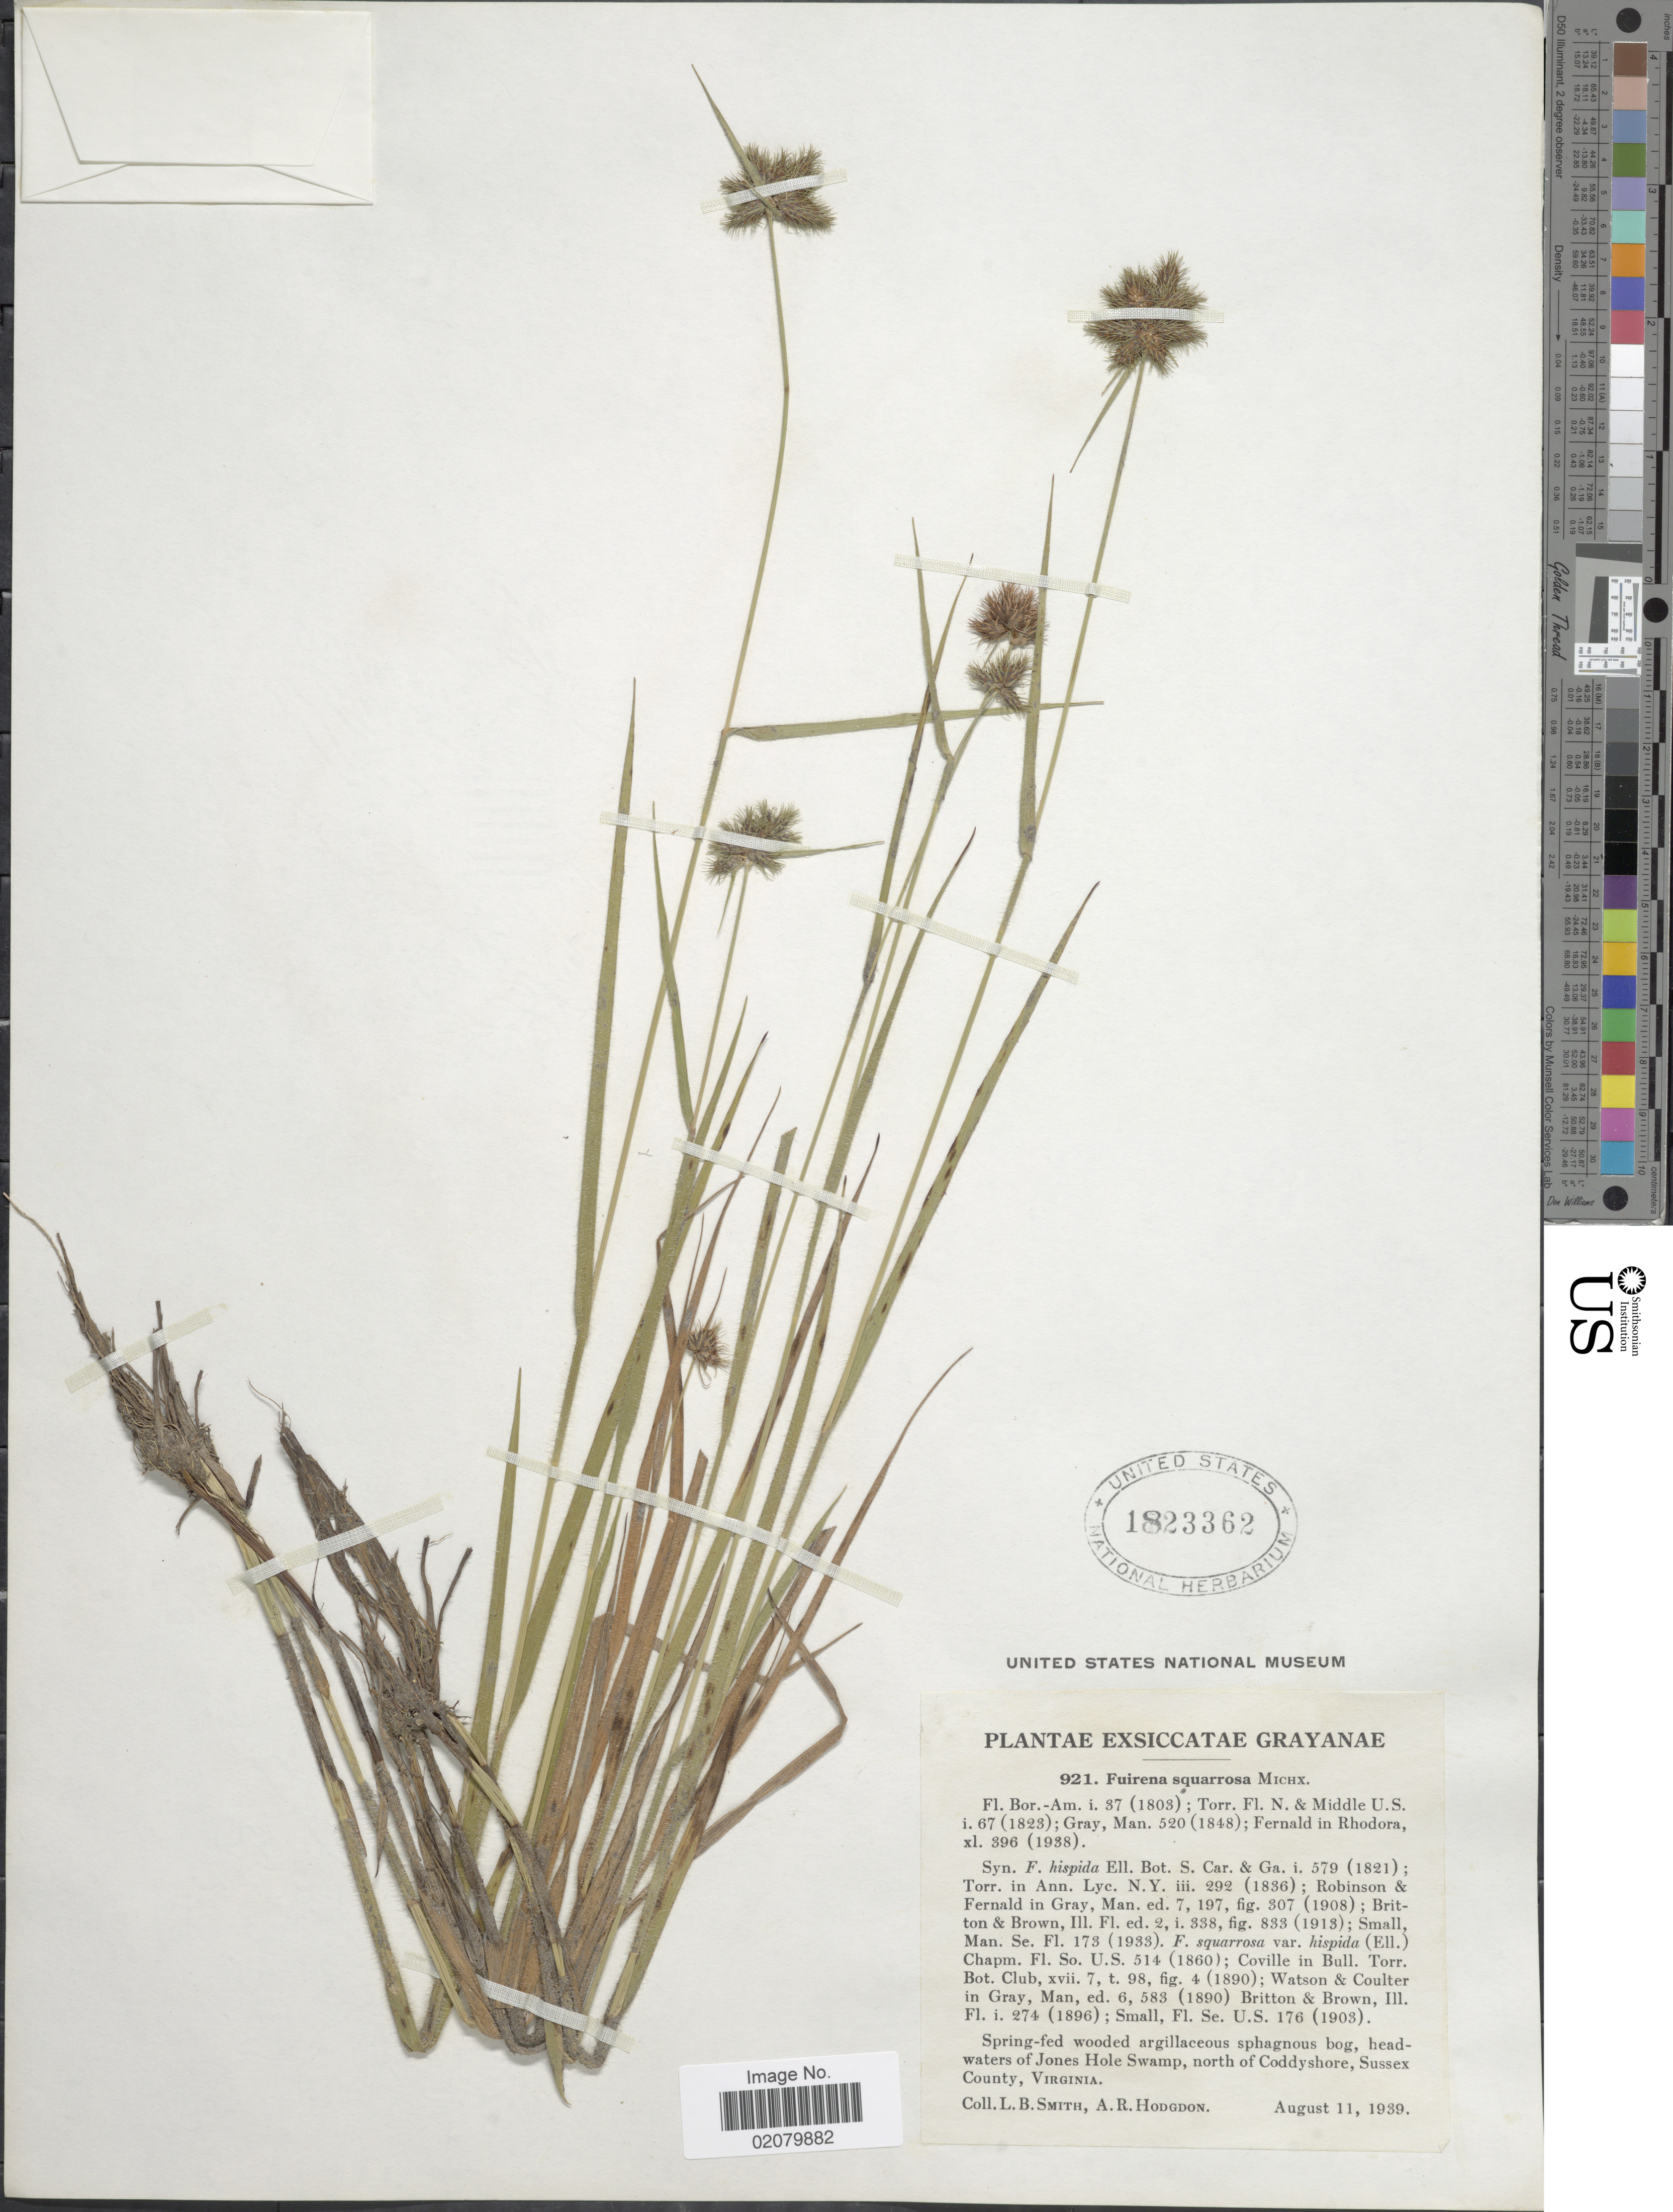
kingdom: Plantae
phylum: Tracheophyta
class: Liliopsida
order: Poales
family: Cyperaceae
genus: Fuirena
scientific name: Fuirena squarrosa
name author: Michx.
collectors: L. Smith & A. R. Hodgdon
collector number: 921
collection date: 1939-08-11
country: United States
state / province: Virginia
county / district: Sussex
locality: Grayanae, headwaters of Jones Hole Swamp, north of Coddyshore,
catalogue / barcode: US 1823362